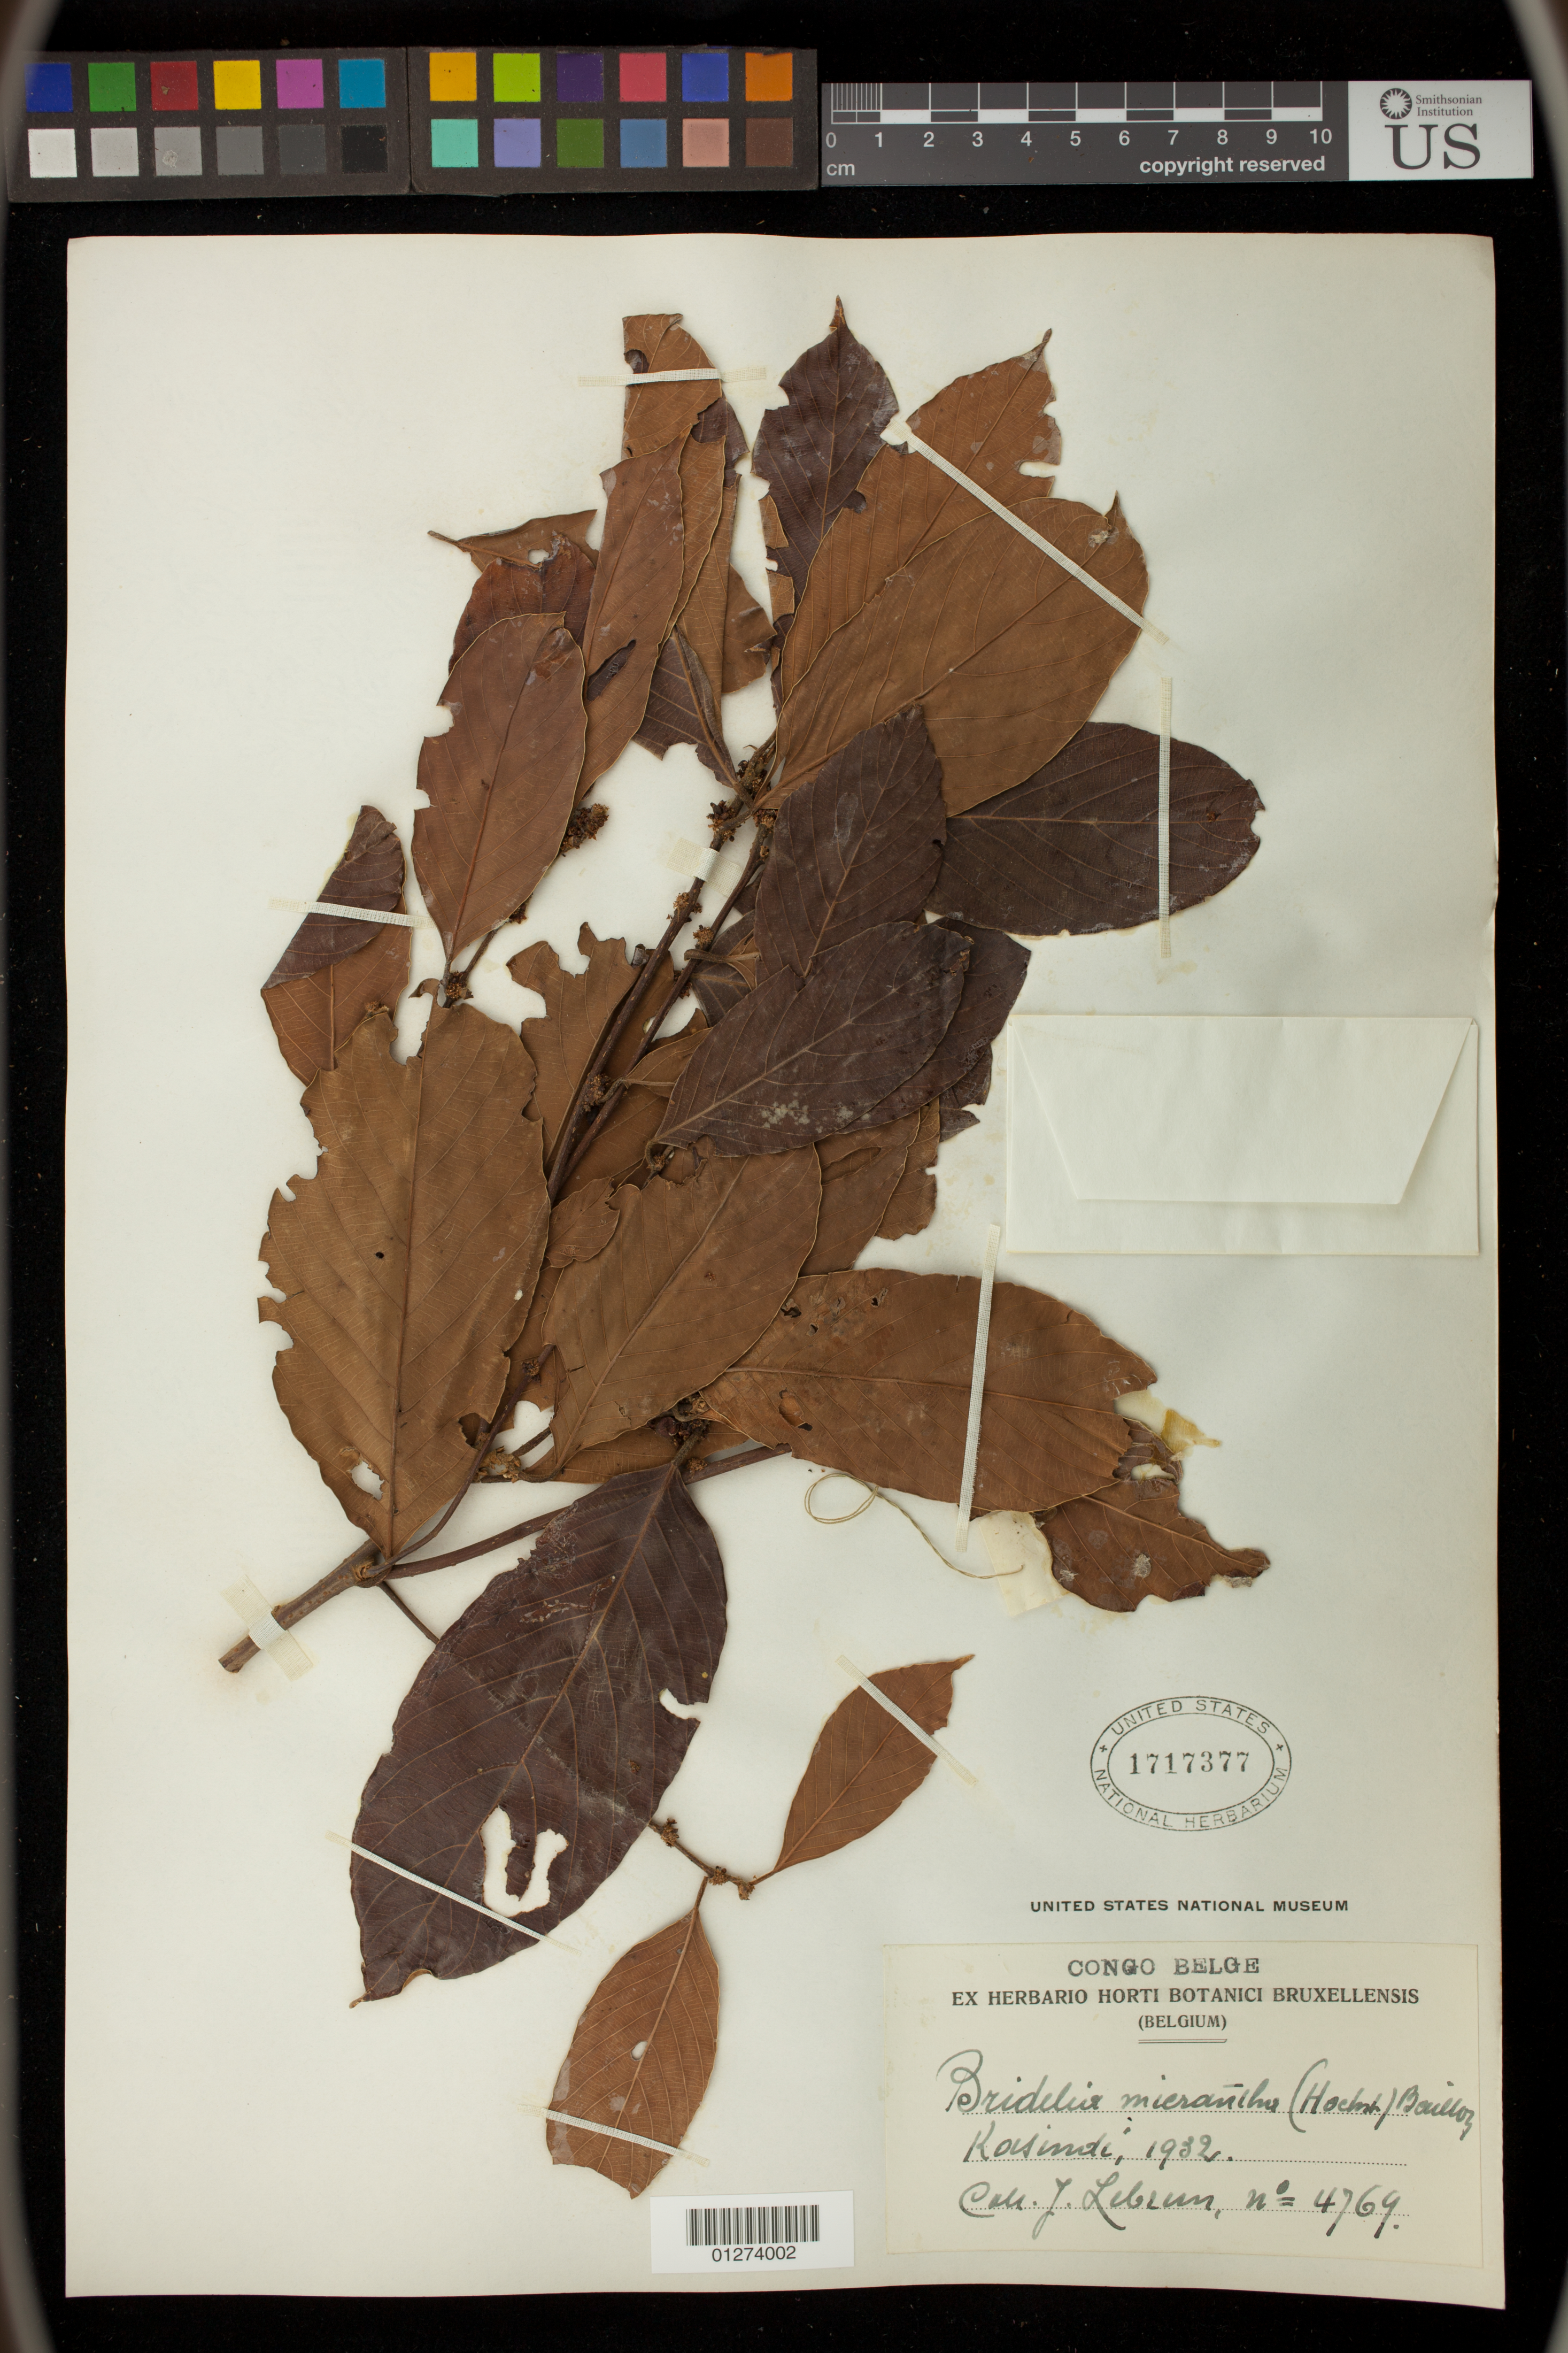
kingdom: Plantae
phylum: Tracheophyta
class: Magnoliopsida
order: Malpighiales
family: Phyllanthaceae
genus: Bridelia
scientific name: Bridelia micrantha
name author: (Hochst.) Baill.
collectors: J. A. Lebrun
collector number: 4769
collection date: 1932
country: Congo, Democratic Republic of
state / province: Nord-Kivu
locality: Congo Belge, [Kasindi]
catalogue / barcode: US 1717377